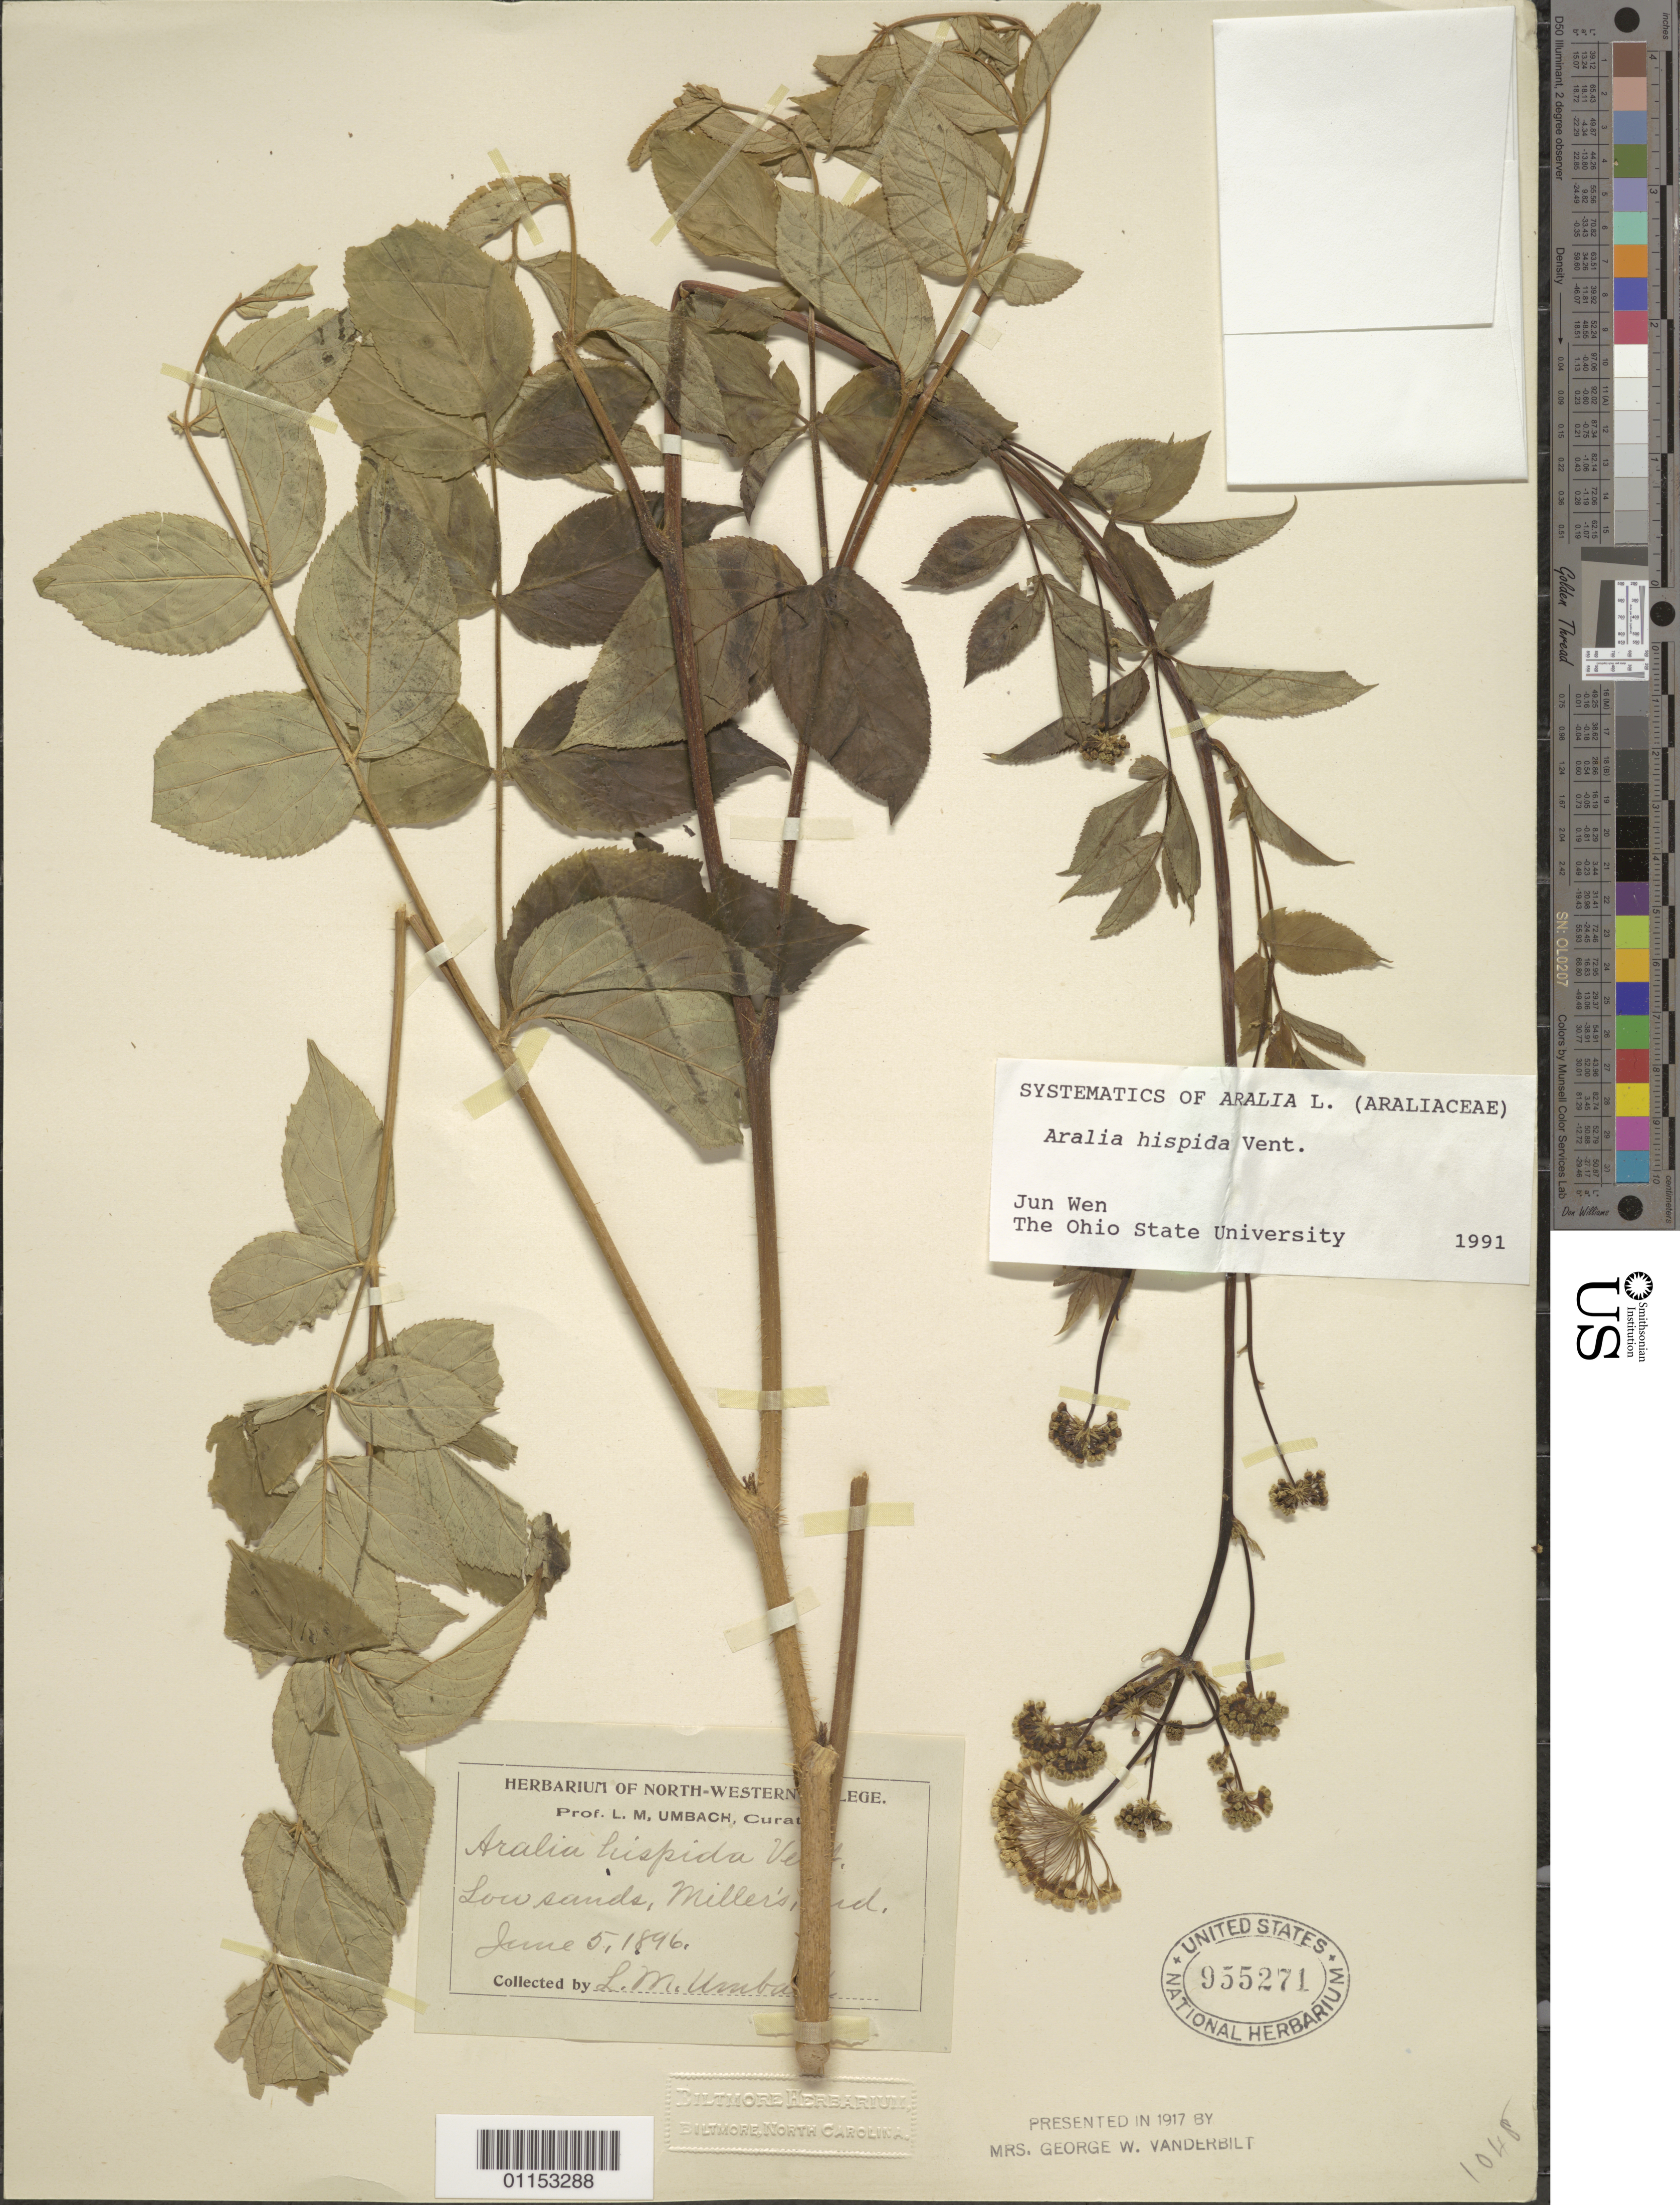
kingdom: Plantae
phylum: Tracheophyta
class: Magnoliopsida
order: Apiales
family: Araliaceae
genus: Aralia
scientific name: Aralia hispida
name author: Vent.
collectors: L. M. Umbach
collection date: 1846-06-05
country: United States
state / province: Indiana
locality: Miller.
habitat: Low sands.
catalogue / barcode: US 955271